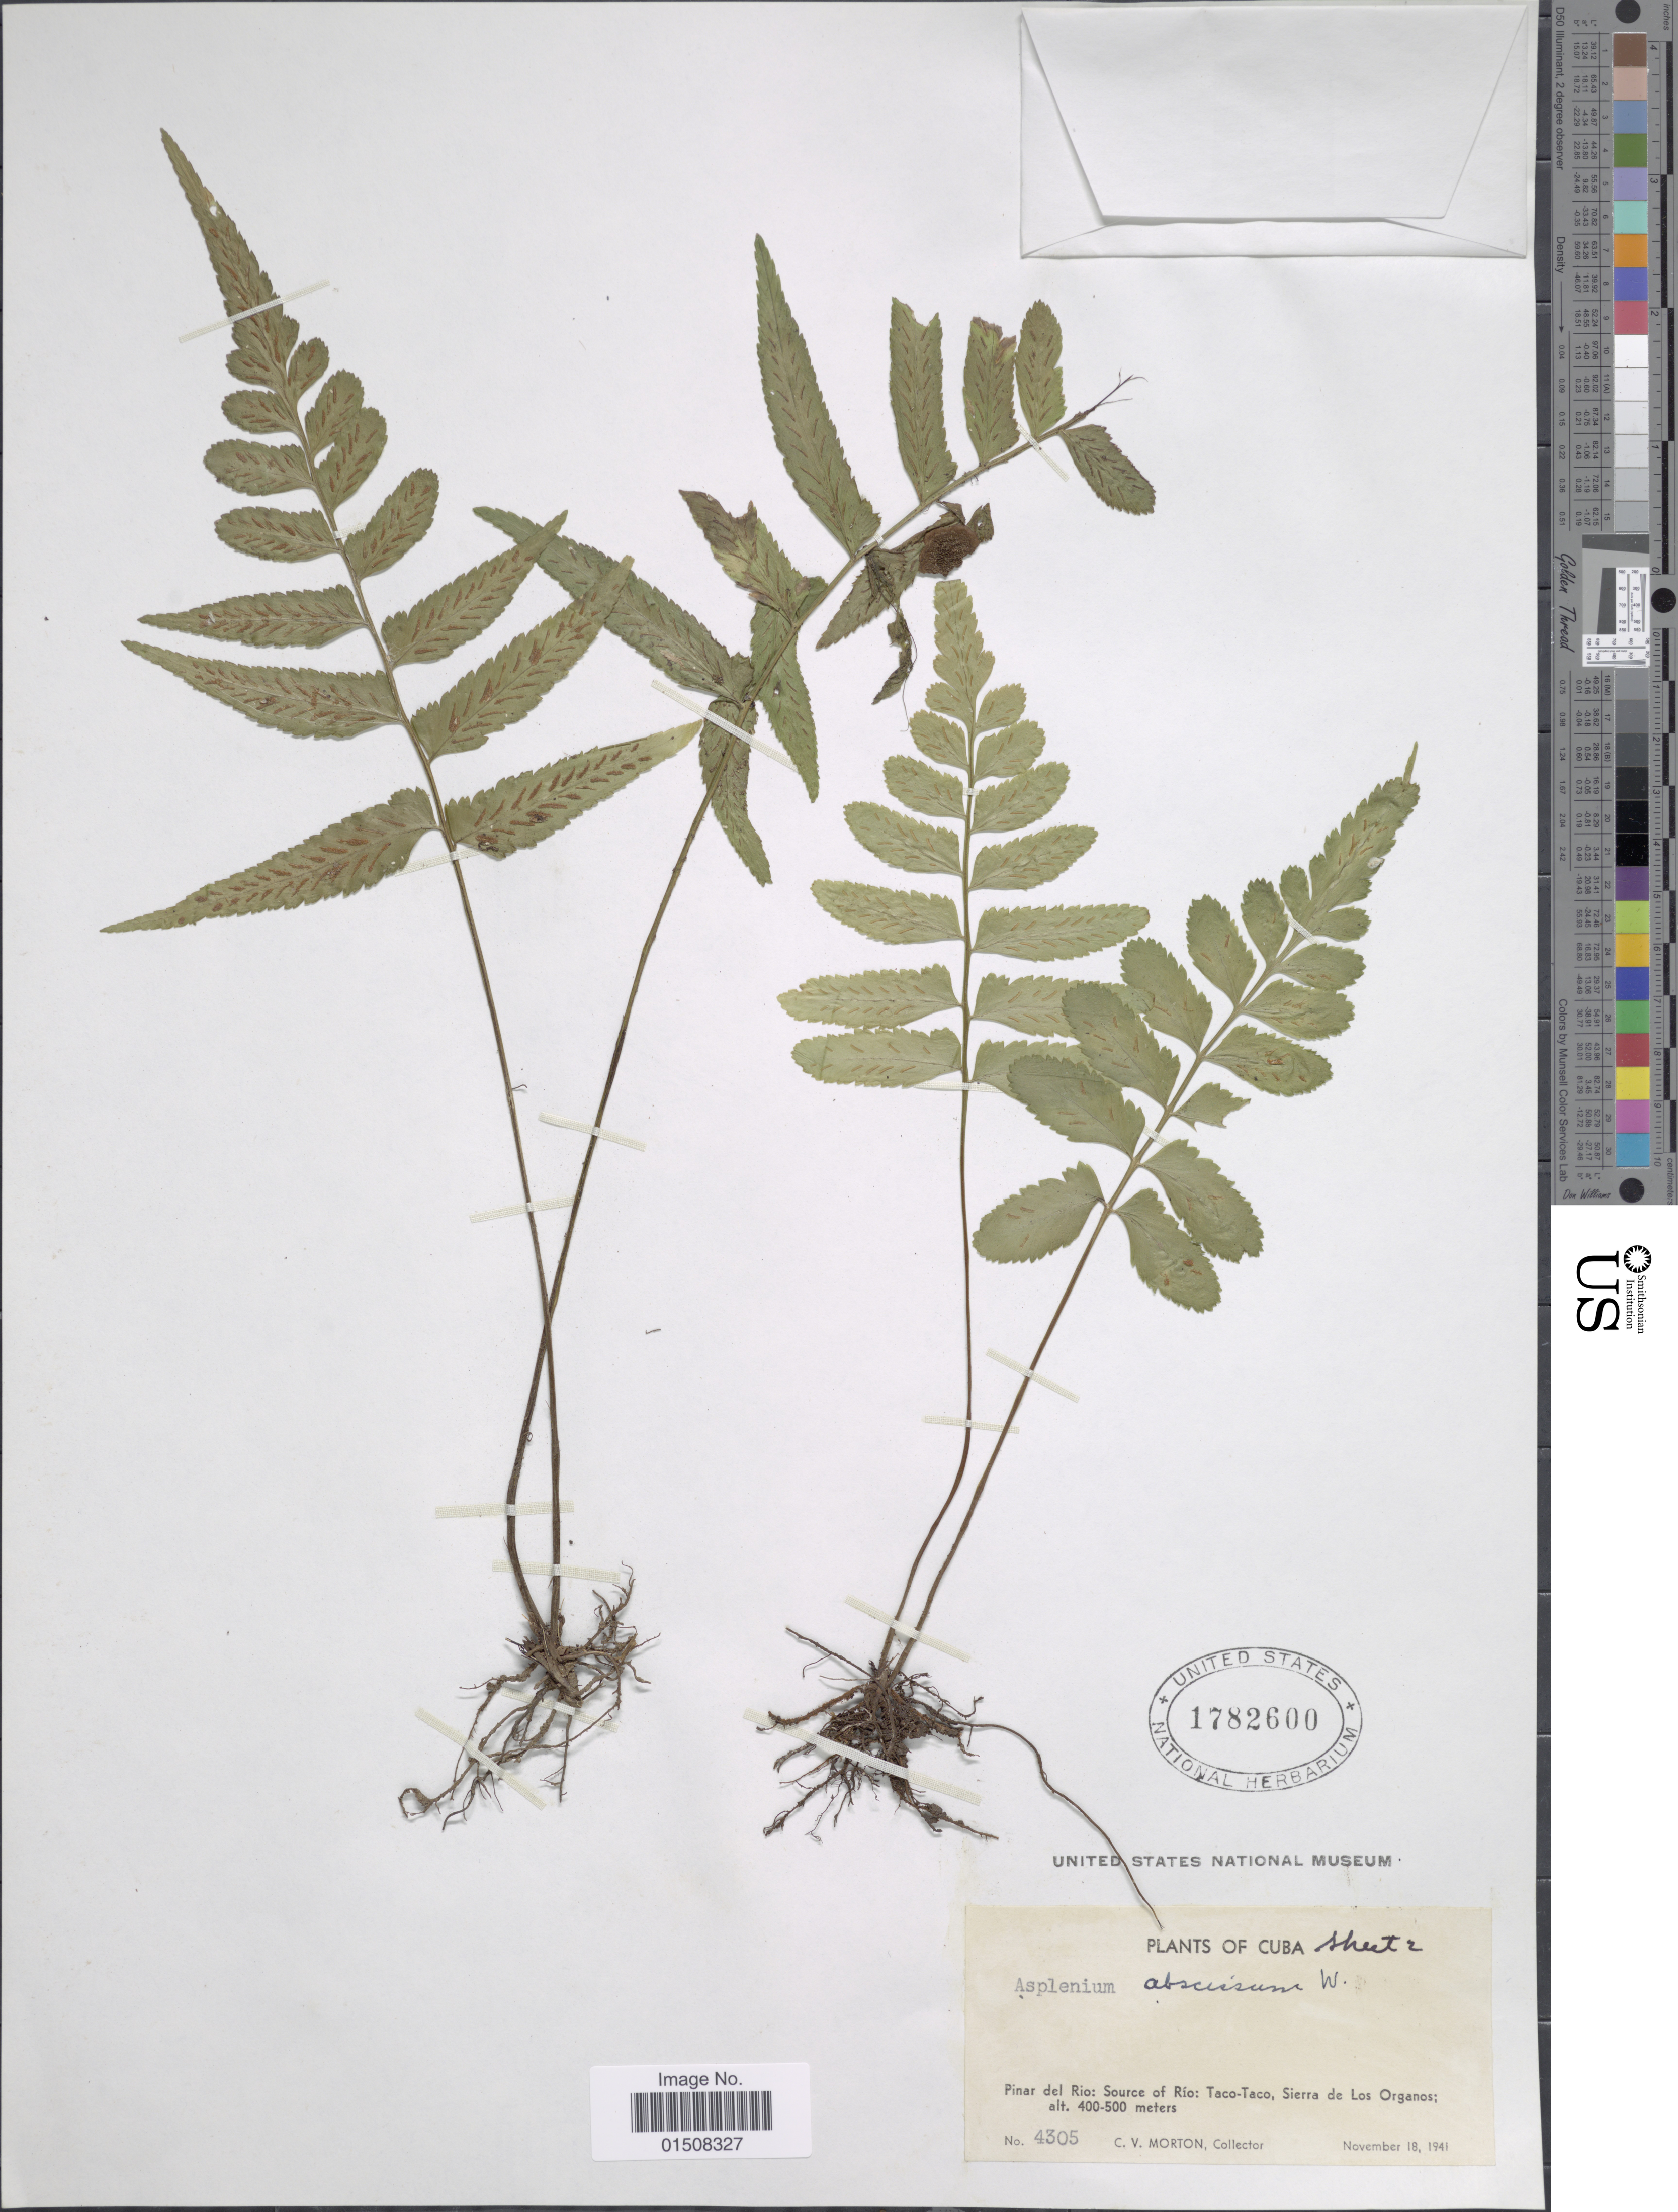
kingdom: Plantae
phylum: Tracheophyta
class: Polypodiopsida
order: Polypodiales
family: Aspleniaceae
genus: Asplenium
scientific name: Asplenium abscissum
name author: Willd.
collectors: C. V. Morton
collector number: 4305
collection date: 1941-11-18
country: Cuba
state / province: Pinar del Río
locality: Source of Rio: Taco-Taco, Sierra de Los Organos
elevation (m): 400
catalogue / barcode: US 1782600